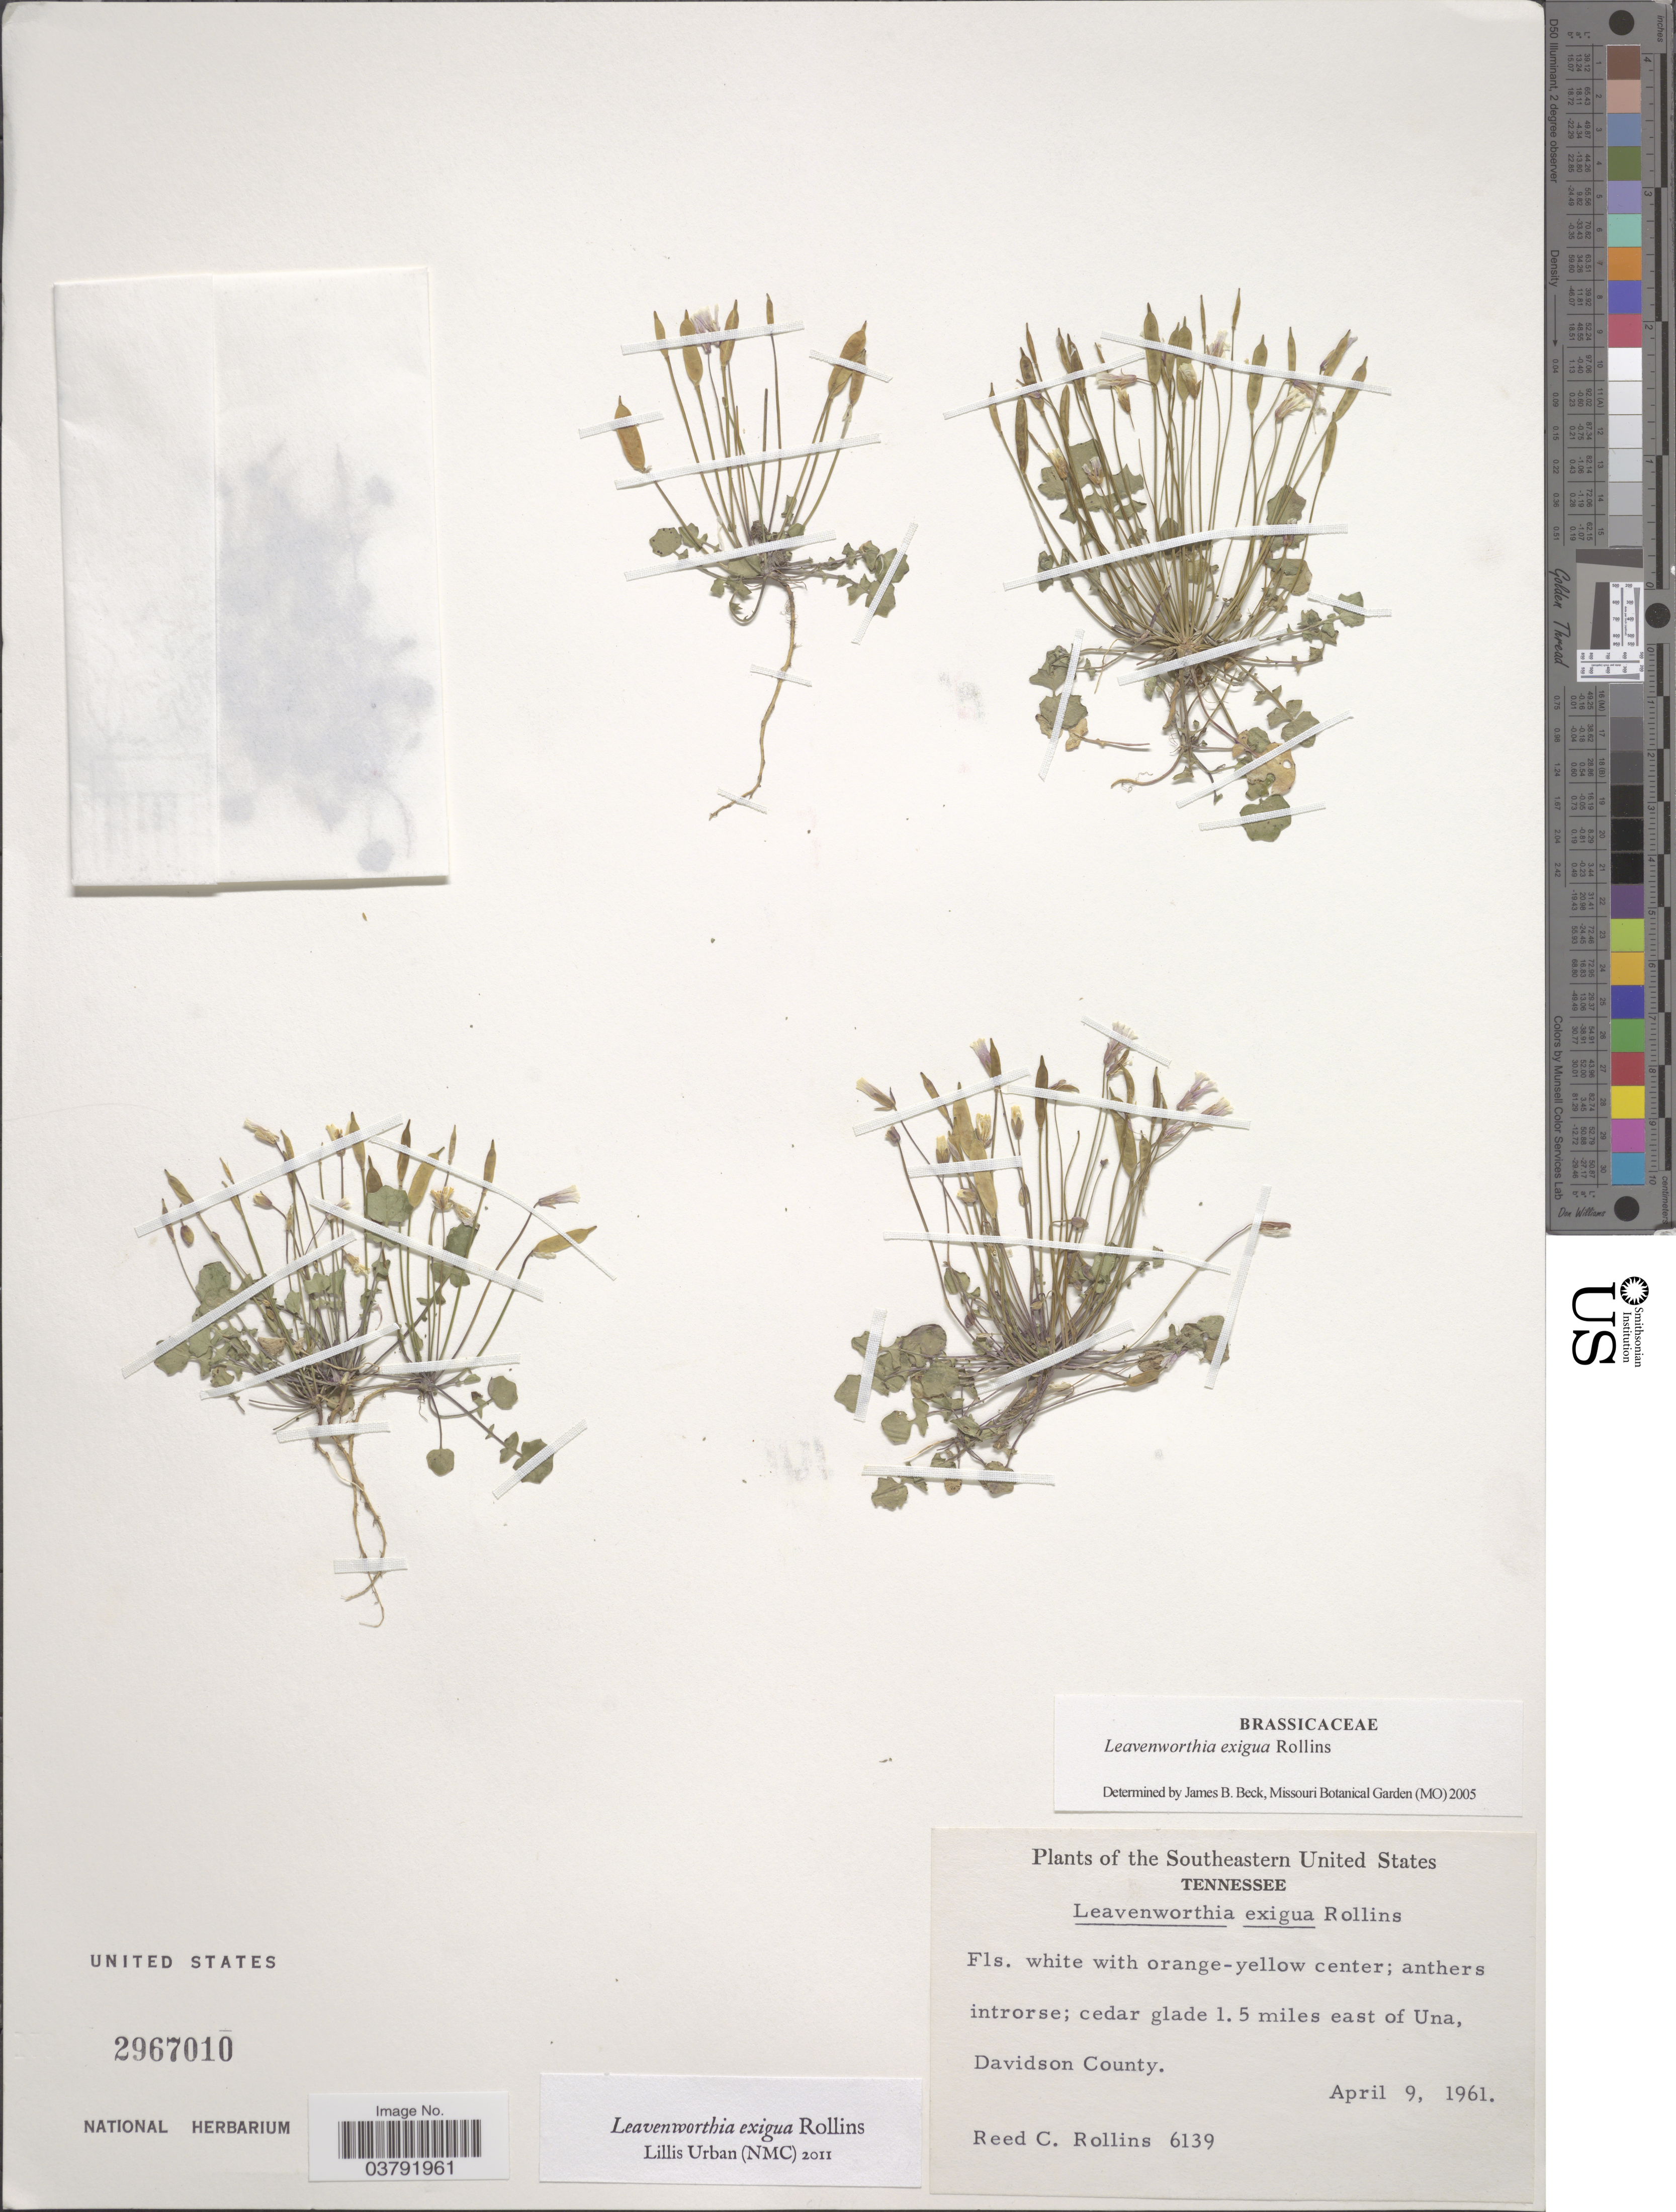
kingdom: Plantae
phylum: Tracheophyta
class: Magnoliopsida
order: Brassicales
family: Brassicaceae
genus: Leavenworthia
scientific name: Leavenworthia exigua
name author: Rollins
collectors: R. C. Rollins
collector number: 6139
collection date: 1961-04-09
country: United States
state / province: Tennessee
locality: Southeastern United States. Cedar glade 1.5 miles east of Una, Davidson County.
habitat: cedar glade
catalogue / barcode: US 2967010